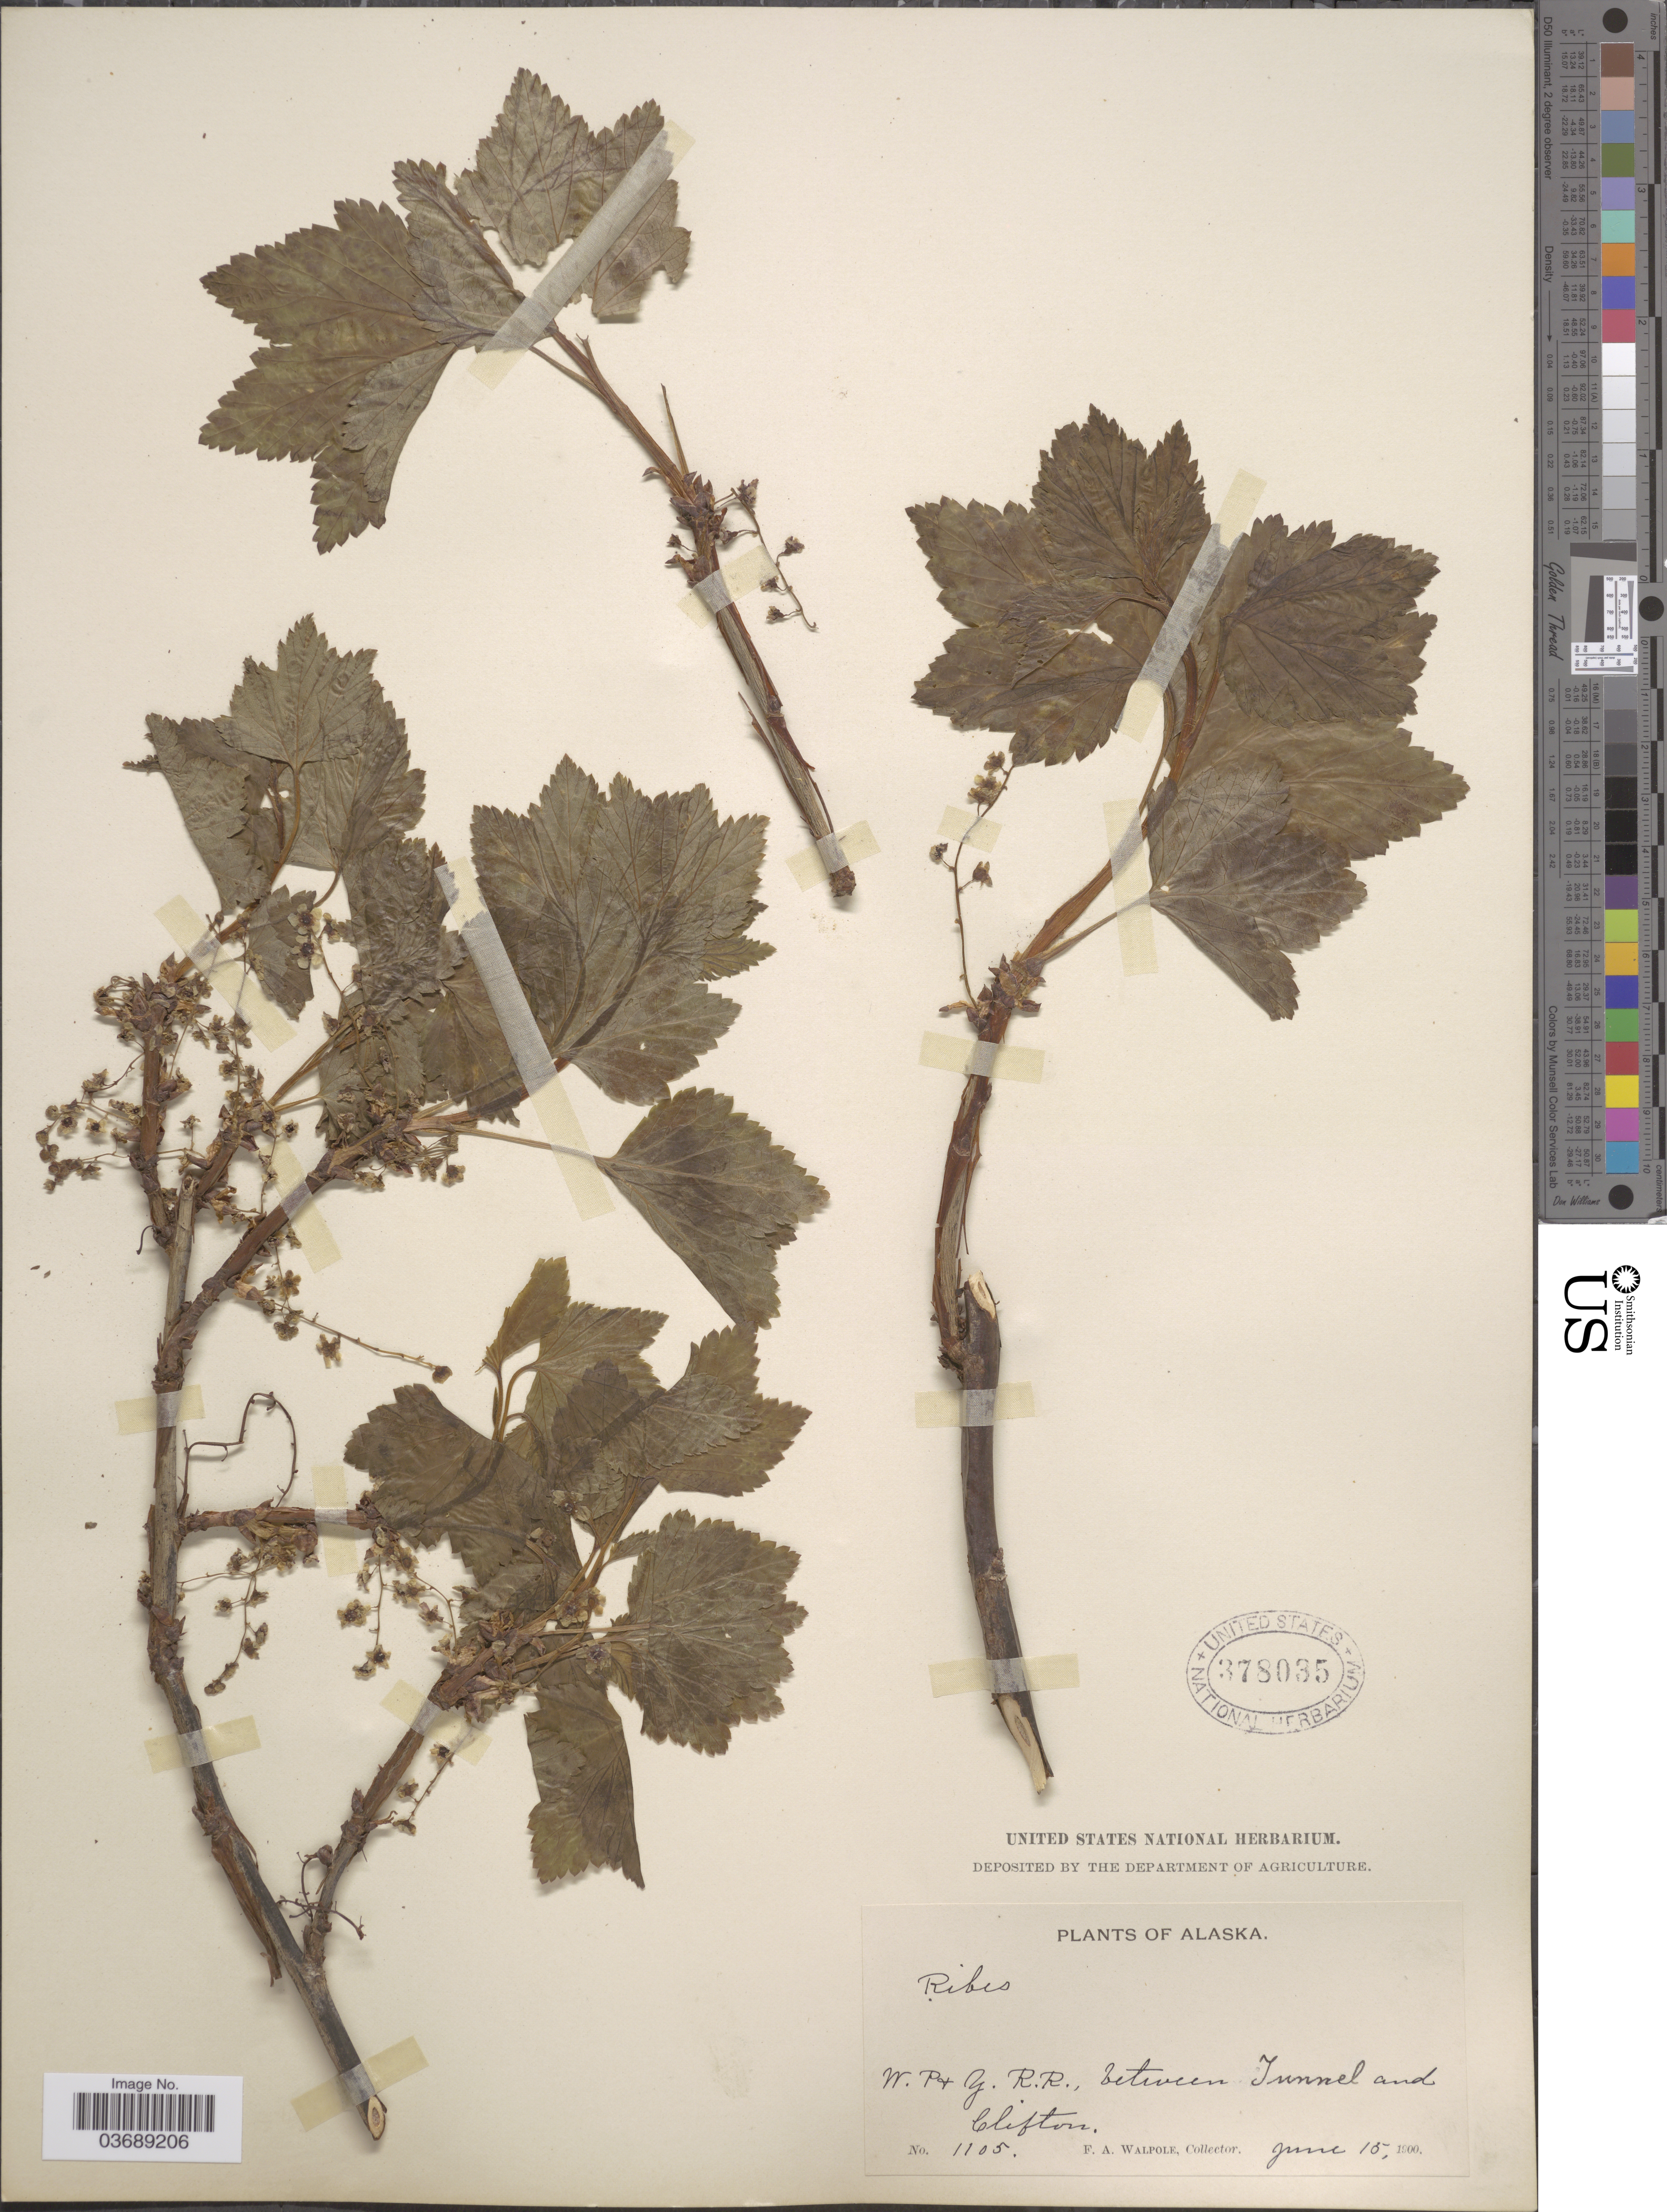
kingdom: Plantae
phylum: Tracheophyta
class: Magnoliopsida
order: Saxifragales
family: Grossulariaceae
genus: Ribes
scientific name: Ribes triste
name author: Pall.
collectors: F. Walpole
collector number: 1105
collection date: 1900-06-15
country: United States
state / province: Alaska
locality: W. P. & Y. R. R., between Tunnel and Clifton.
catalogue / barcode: US 378035